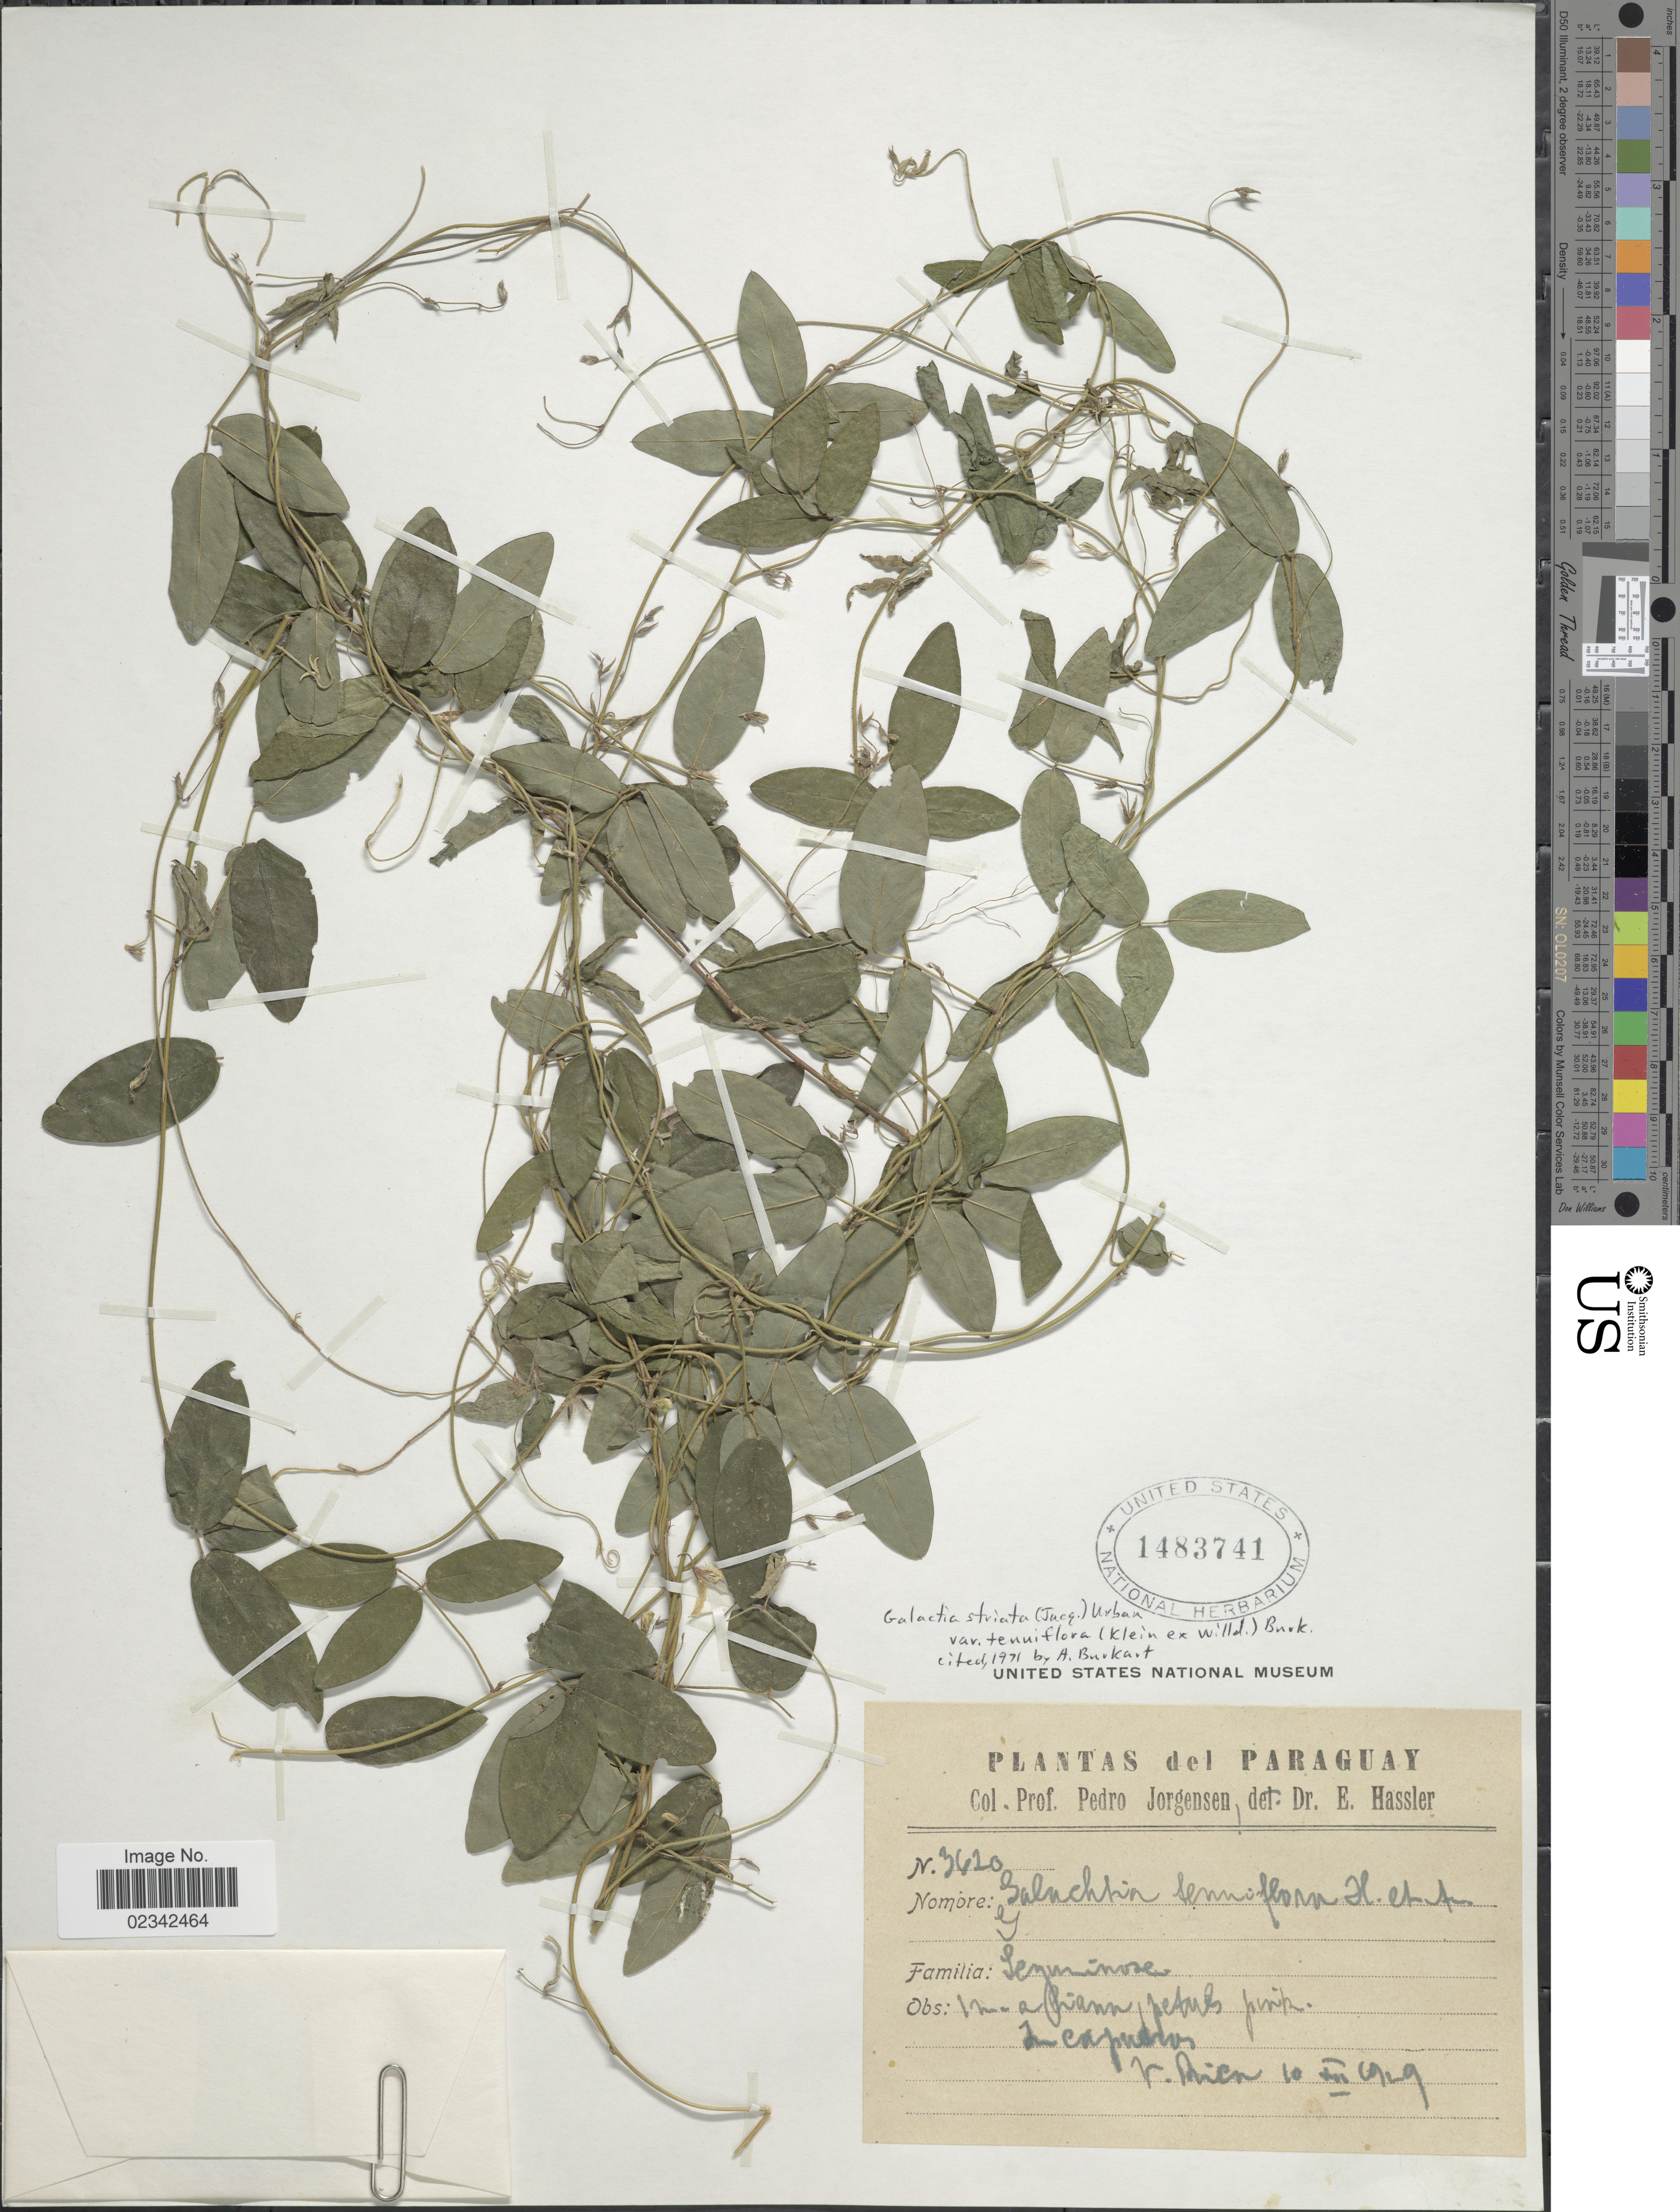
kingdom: Plantae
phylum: Tracheophyta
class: Magnoliopsida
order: Fabales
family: Fabaceae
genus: Galactia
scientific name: Galactia striata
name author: (Jacq.) Urb.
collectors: P. Jörgensen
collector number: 3420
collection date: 1929-12-10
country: Paraguay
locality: V. Rica.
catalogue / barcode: US 1483741